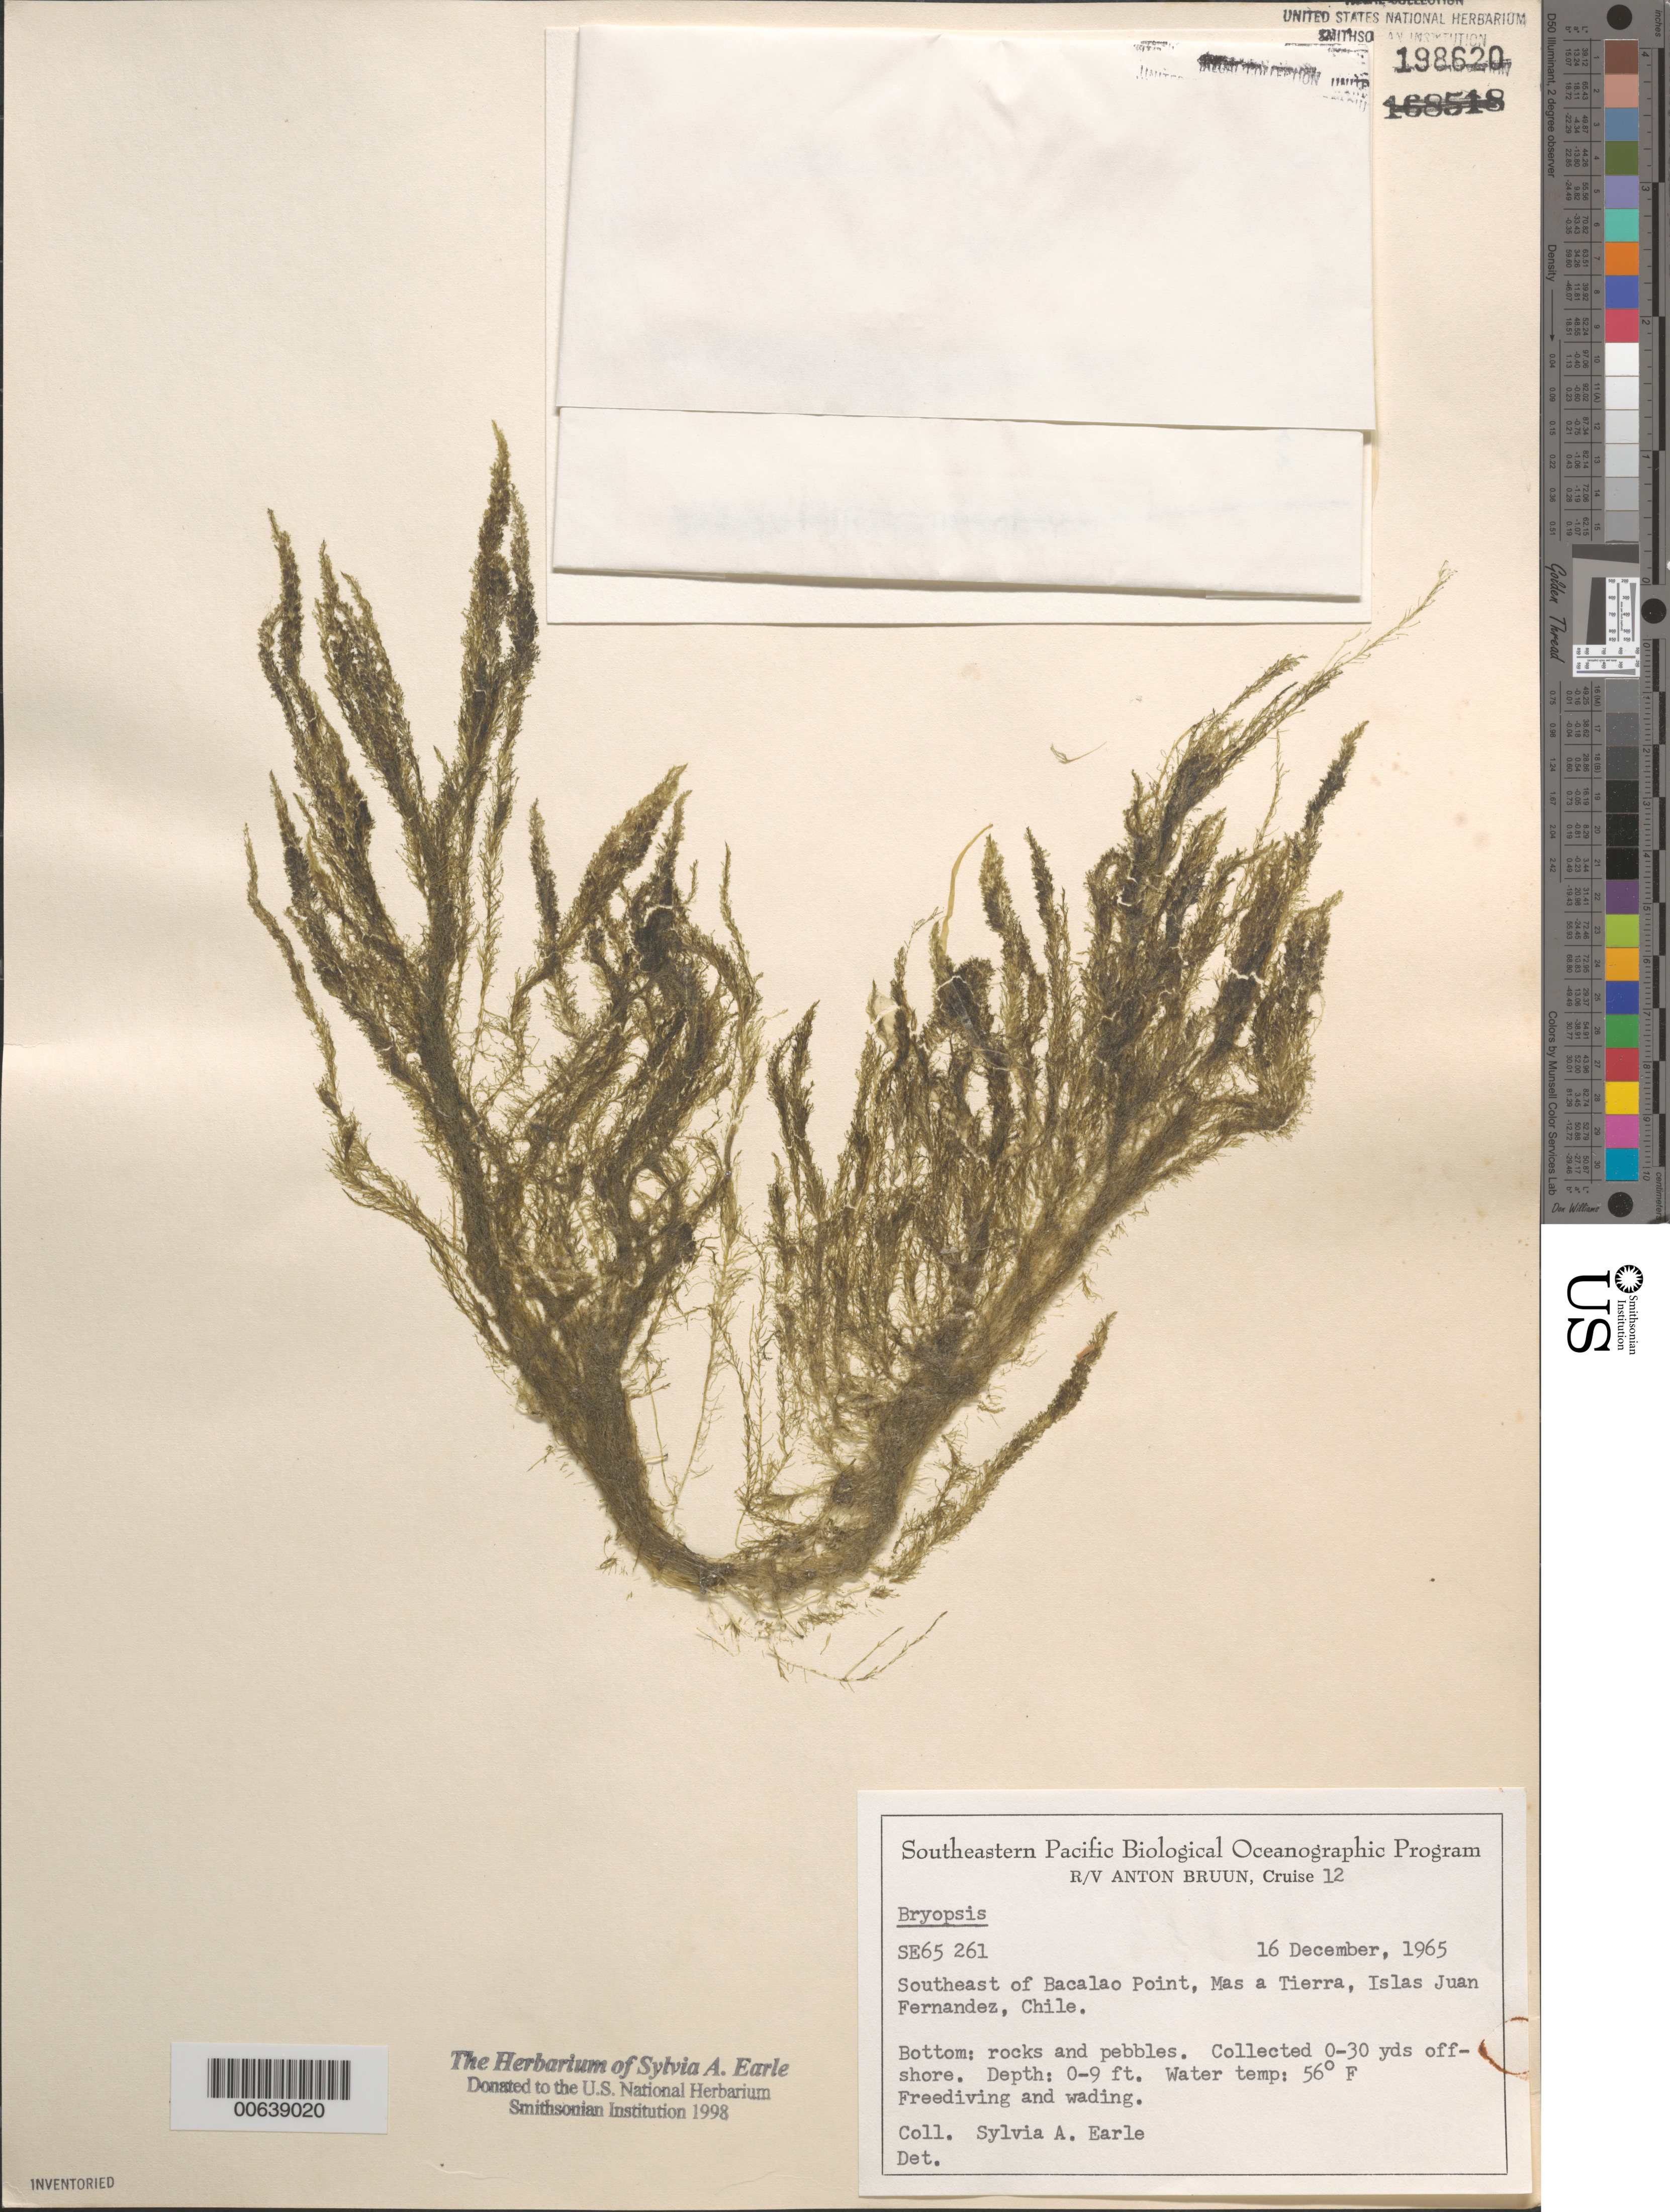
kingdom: Plantae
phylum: Chlorophyta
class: Ulvophyceae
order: Bryopsidales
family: Bryopsidaceae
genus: Bryopsis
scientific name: Bryopsis sp.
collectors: S. A. Earle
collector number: SE 65261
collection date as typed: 16 Dec 1965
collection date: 1965-12-16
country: Chile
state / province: Valparaíso (V)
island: Isla Más a Tierra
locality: Southeast of Bacalao Point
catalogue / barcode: US 198620